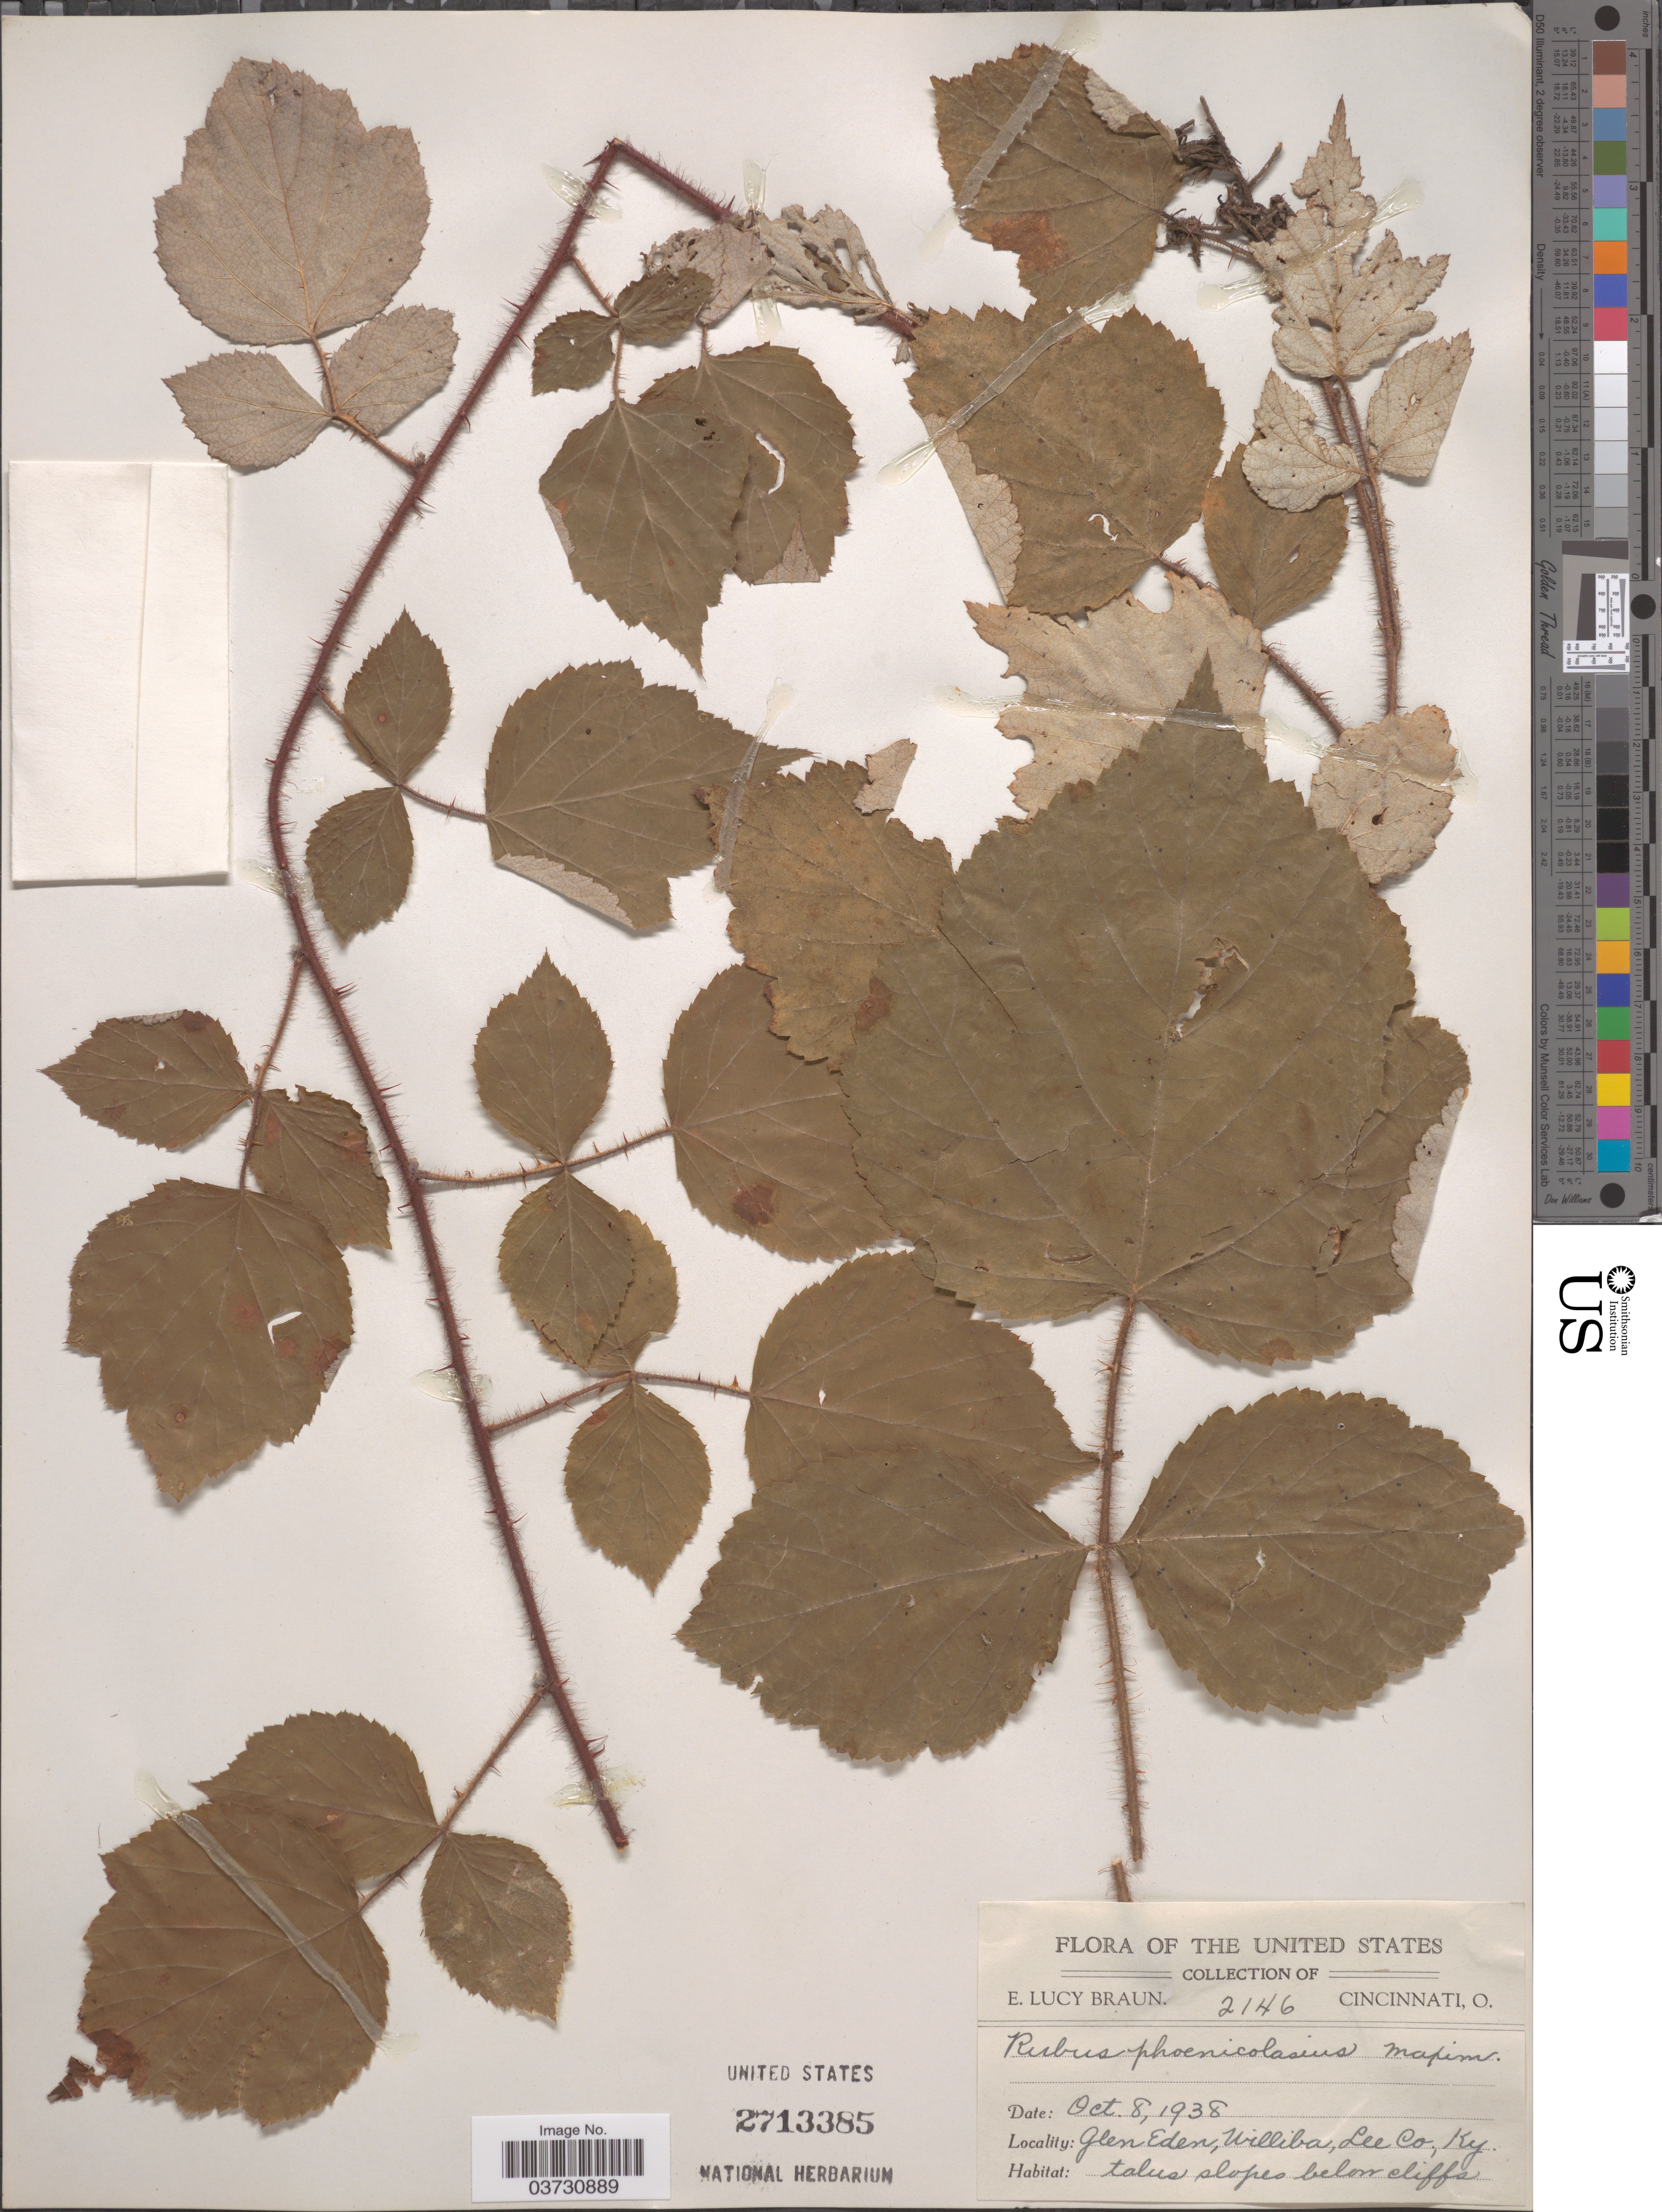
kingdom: Plantae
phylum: Tracheophyta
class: Magnoliopsida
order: Rosales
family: Rosaceae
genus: Rubus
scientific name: Rubus phoenicolasius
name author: Maxim.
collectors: E. L. Braun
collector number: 2146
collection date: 1938-10-08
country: United States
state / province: Kentucky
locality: Glen Eden, Williba, Lee Co.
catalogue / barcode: US 2713385